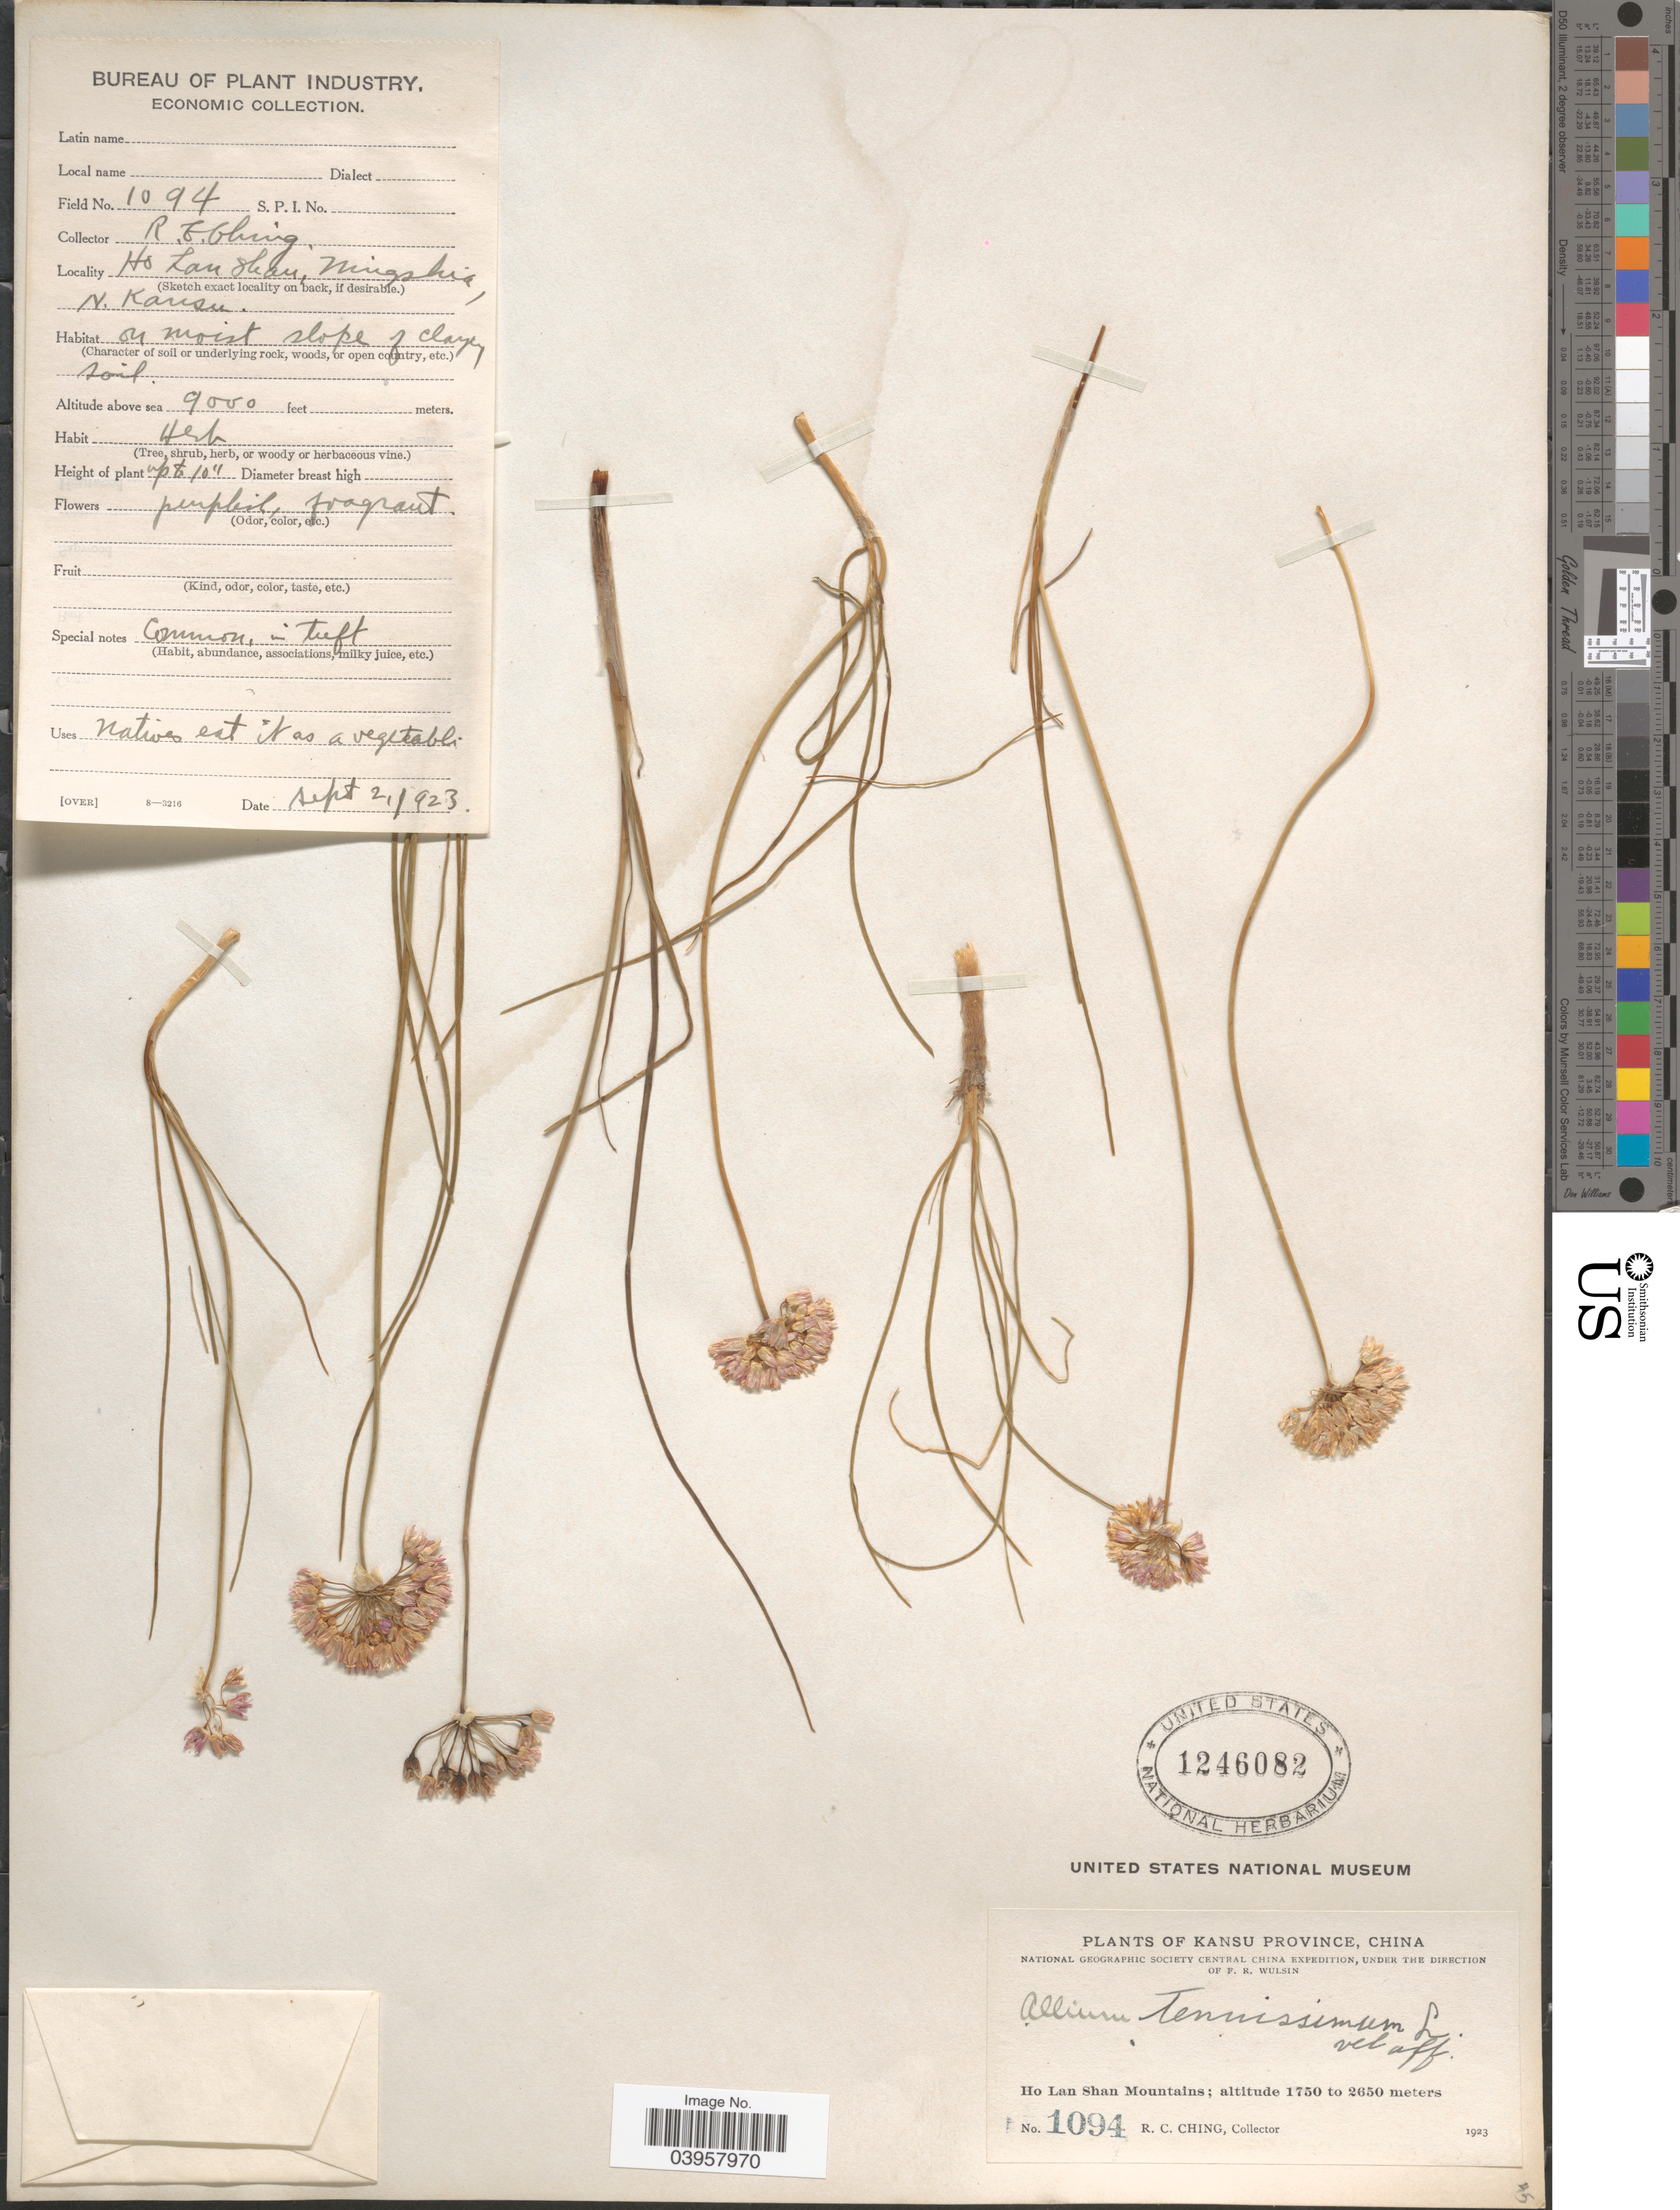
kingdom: Plantae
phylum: Tracheophyta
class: Liliopsida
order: Asparagales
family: Amaryllidaceae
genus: Allium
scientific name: Allium tenuissimum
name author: L.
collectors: R. C. Ching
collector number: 1094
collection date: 1923-09-02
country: China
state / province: Gansu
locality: Ho Lan Shan, Mingshia. N. Kansu. Kansu Province. Ho Lan Shan Mountains.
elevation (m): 2743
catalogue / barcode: US 1246082